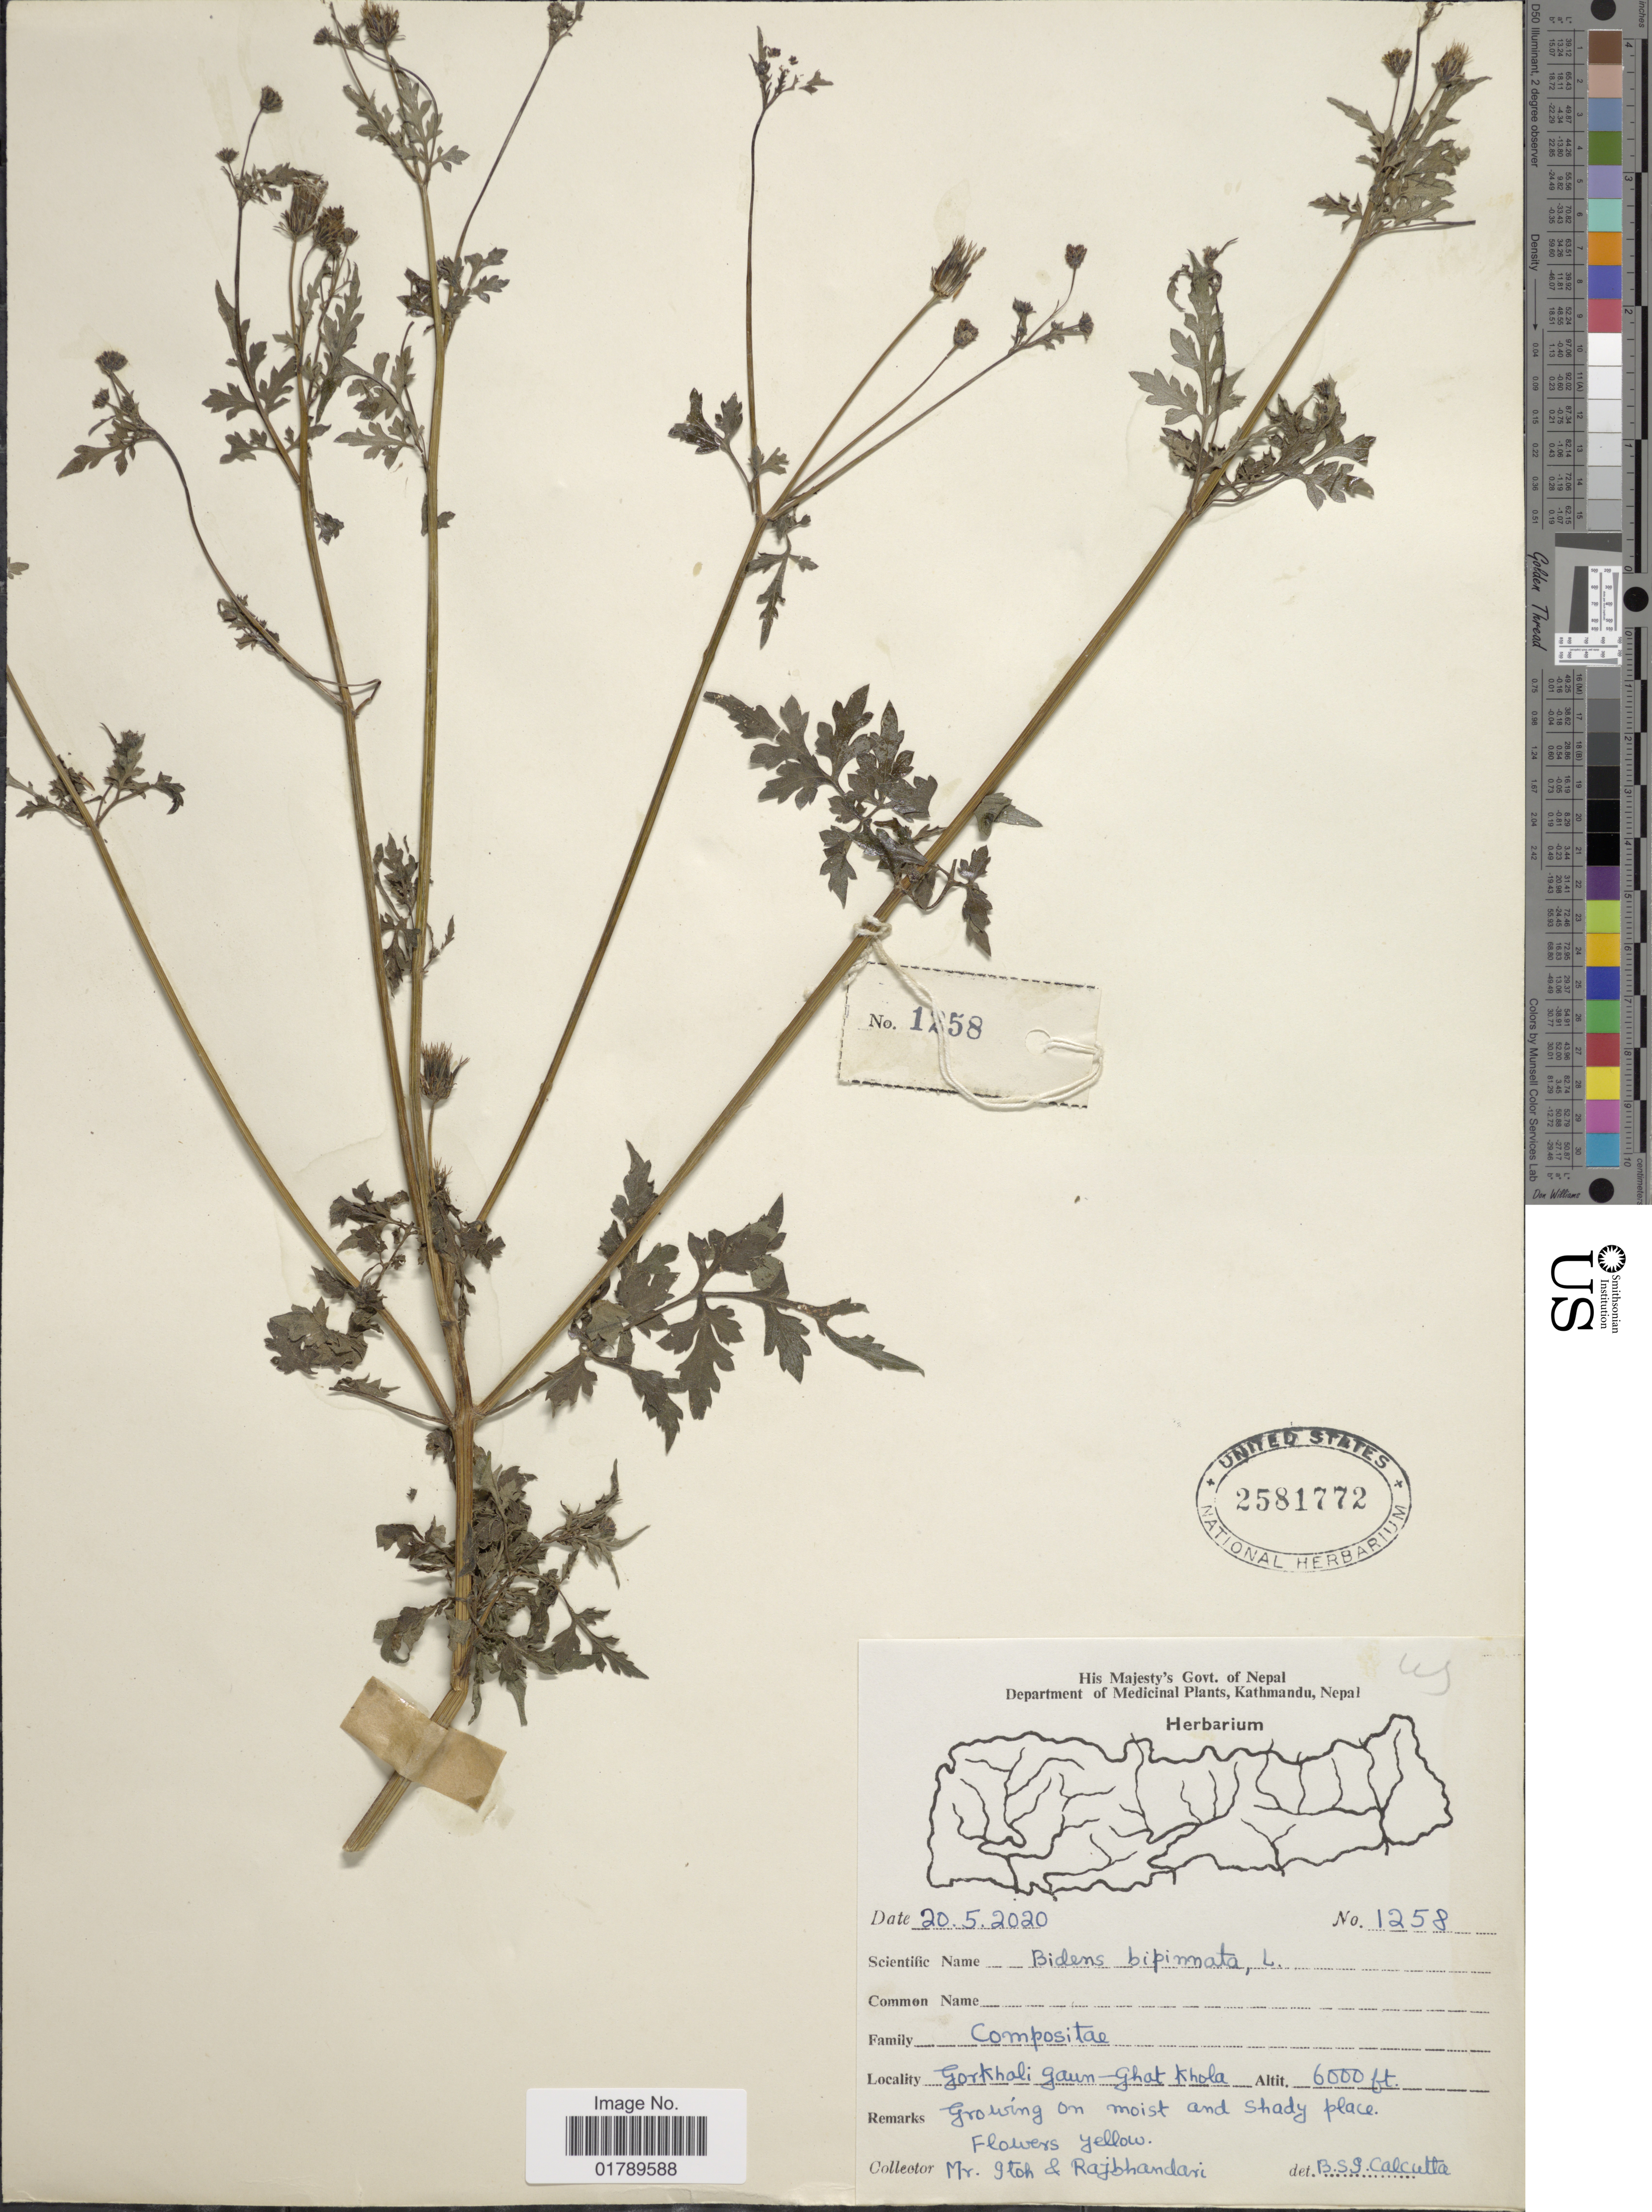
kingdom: Plantae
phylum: Tracheophyta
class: Magnoliopsida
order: Asterales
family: Asteraceae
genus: Bidens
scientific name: Bidens bipinnata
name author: L.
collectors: -. Itoh & I. Rajbhandari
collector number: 1258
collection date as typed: Transcribed d/m/y: 20/5/2020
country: Nepal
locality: Gorkhali gaun-Ghat Khola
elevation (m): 1829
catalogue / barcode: US 2581772